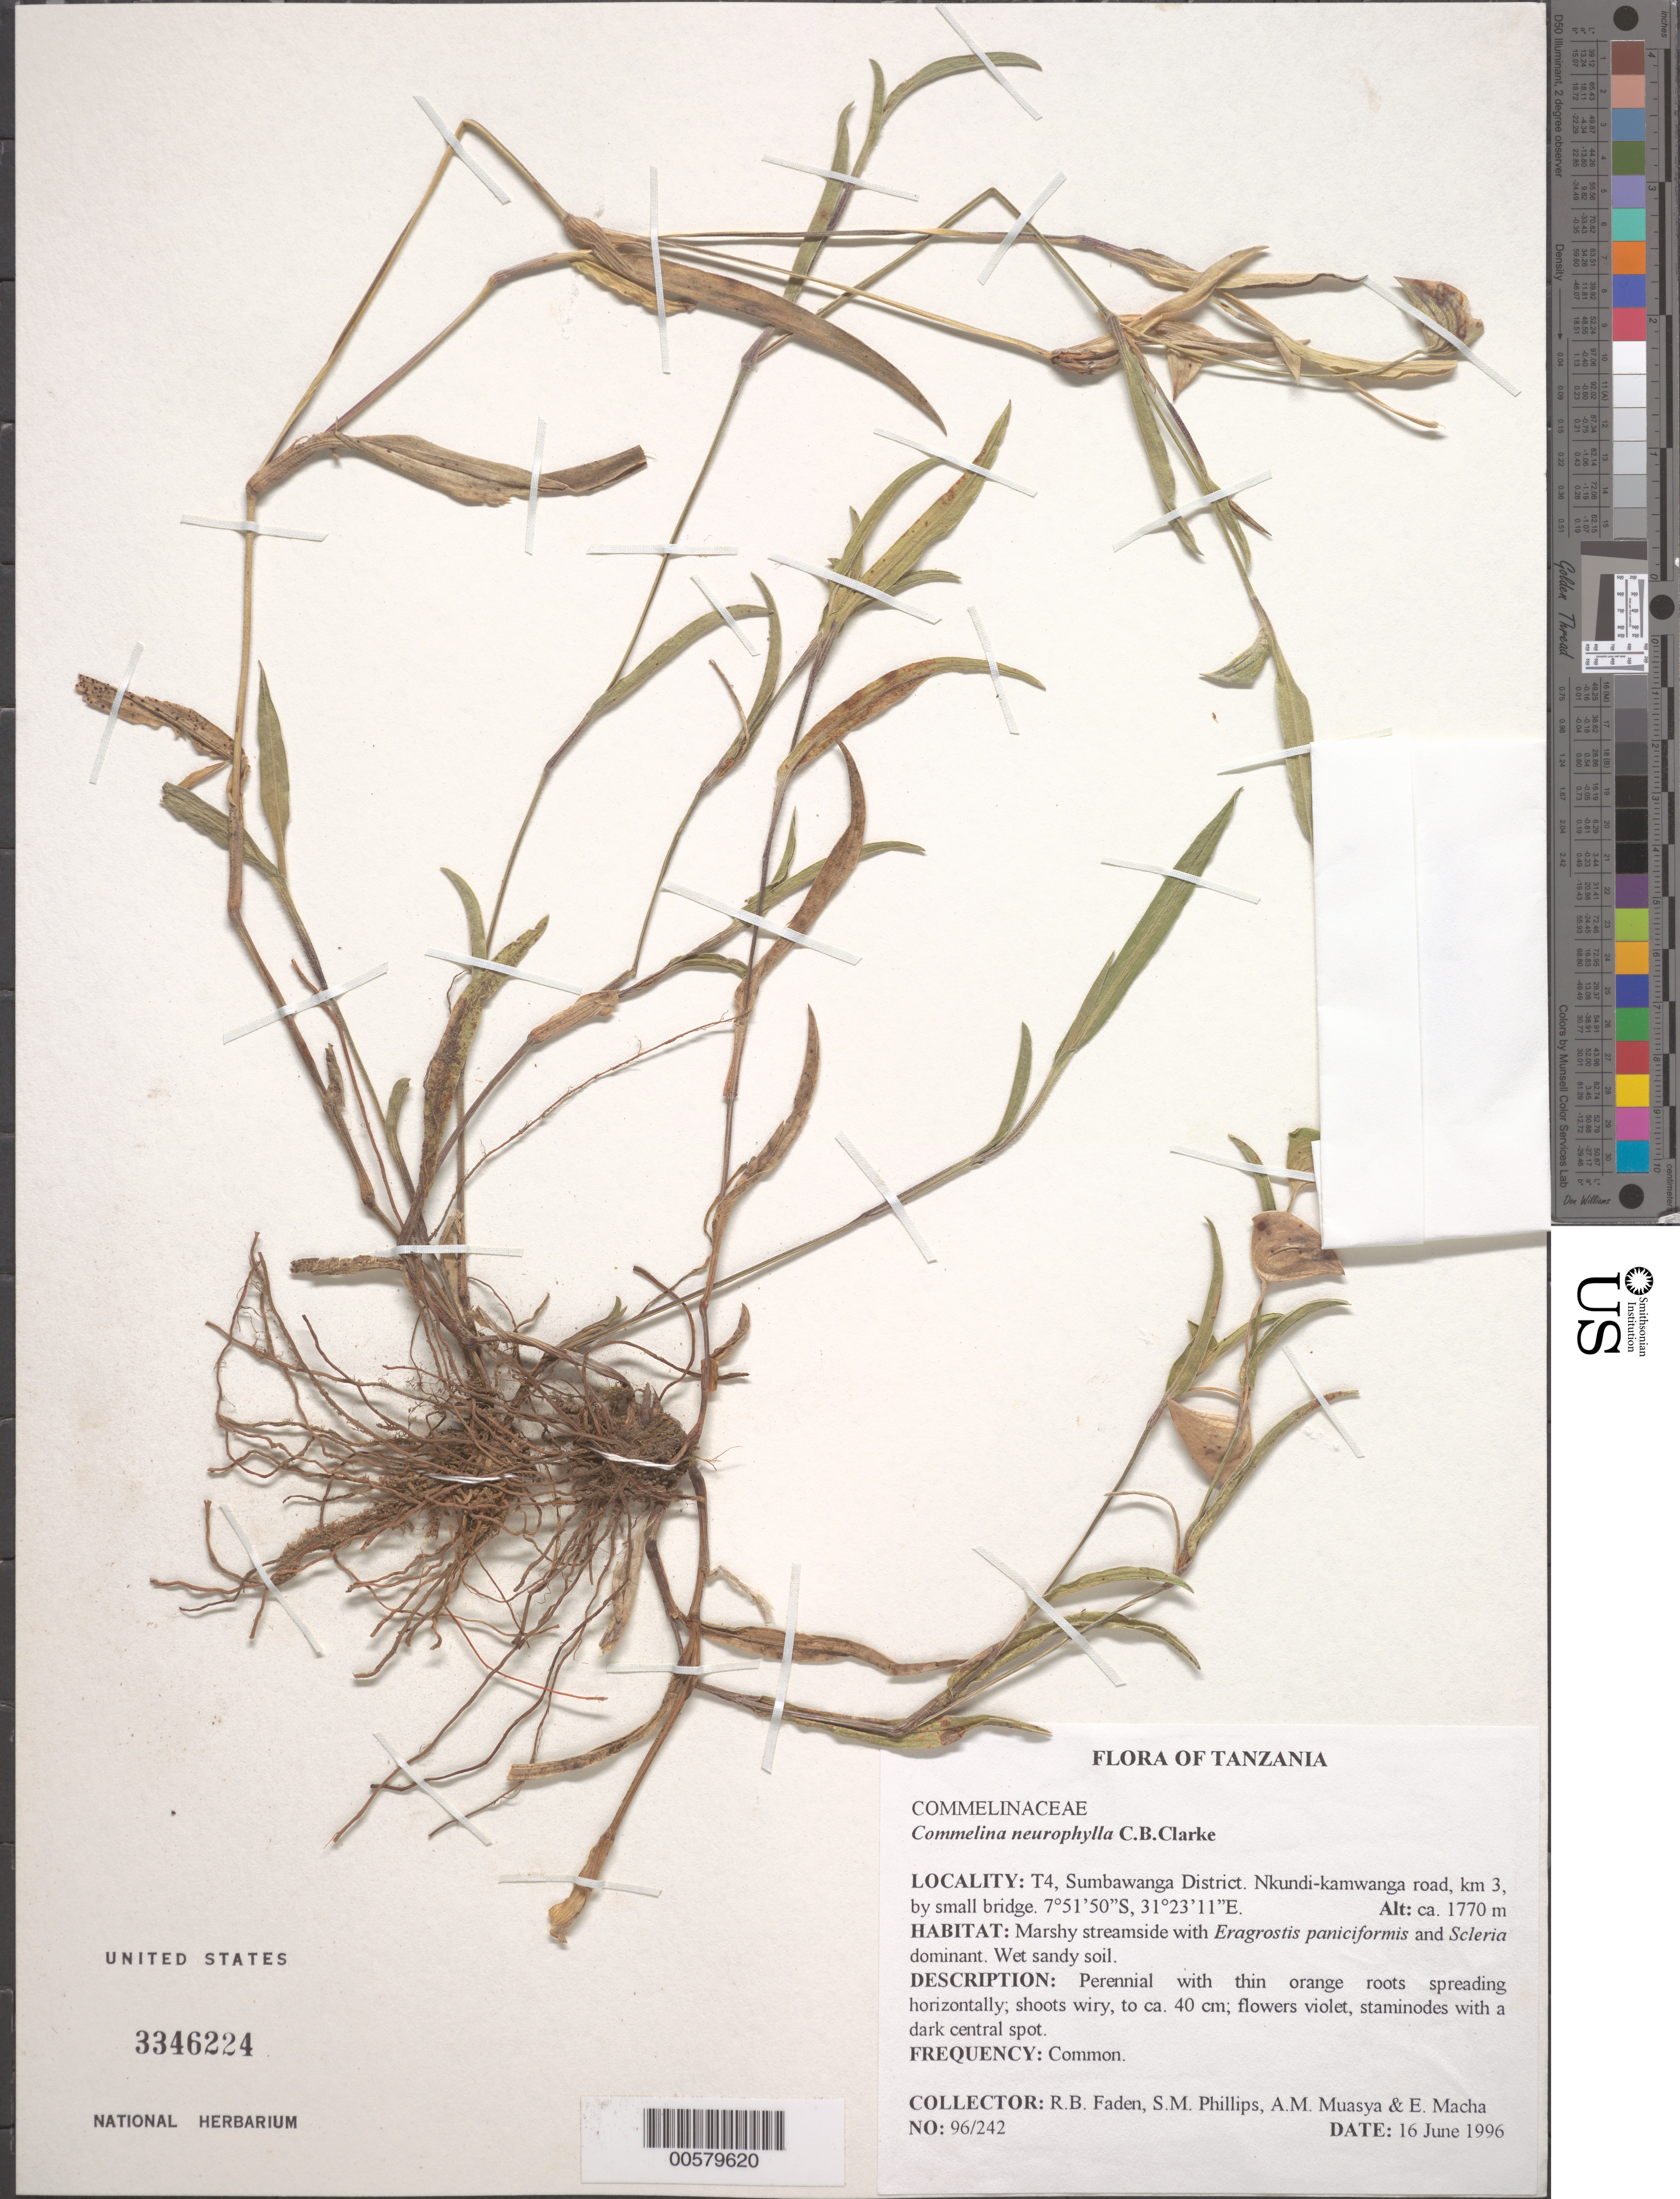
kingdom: Plantae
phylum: Tracheophyta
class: Liliopsida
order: Commelinales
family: Commelinaceae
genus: Commelina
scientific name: Commelina neurophylla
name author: C.B. Clarke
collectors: R. B. Faden, S. M. Phillips, A. Muasya & E. Macha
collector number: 96/242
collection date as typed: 16 Jun 1996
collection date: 1996-06-16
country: Tanzania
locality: T4, sumbawanga dist., nkundi-kamwanga road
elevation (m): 1770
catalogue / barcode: US 3346224